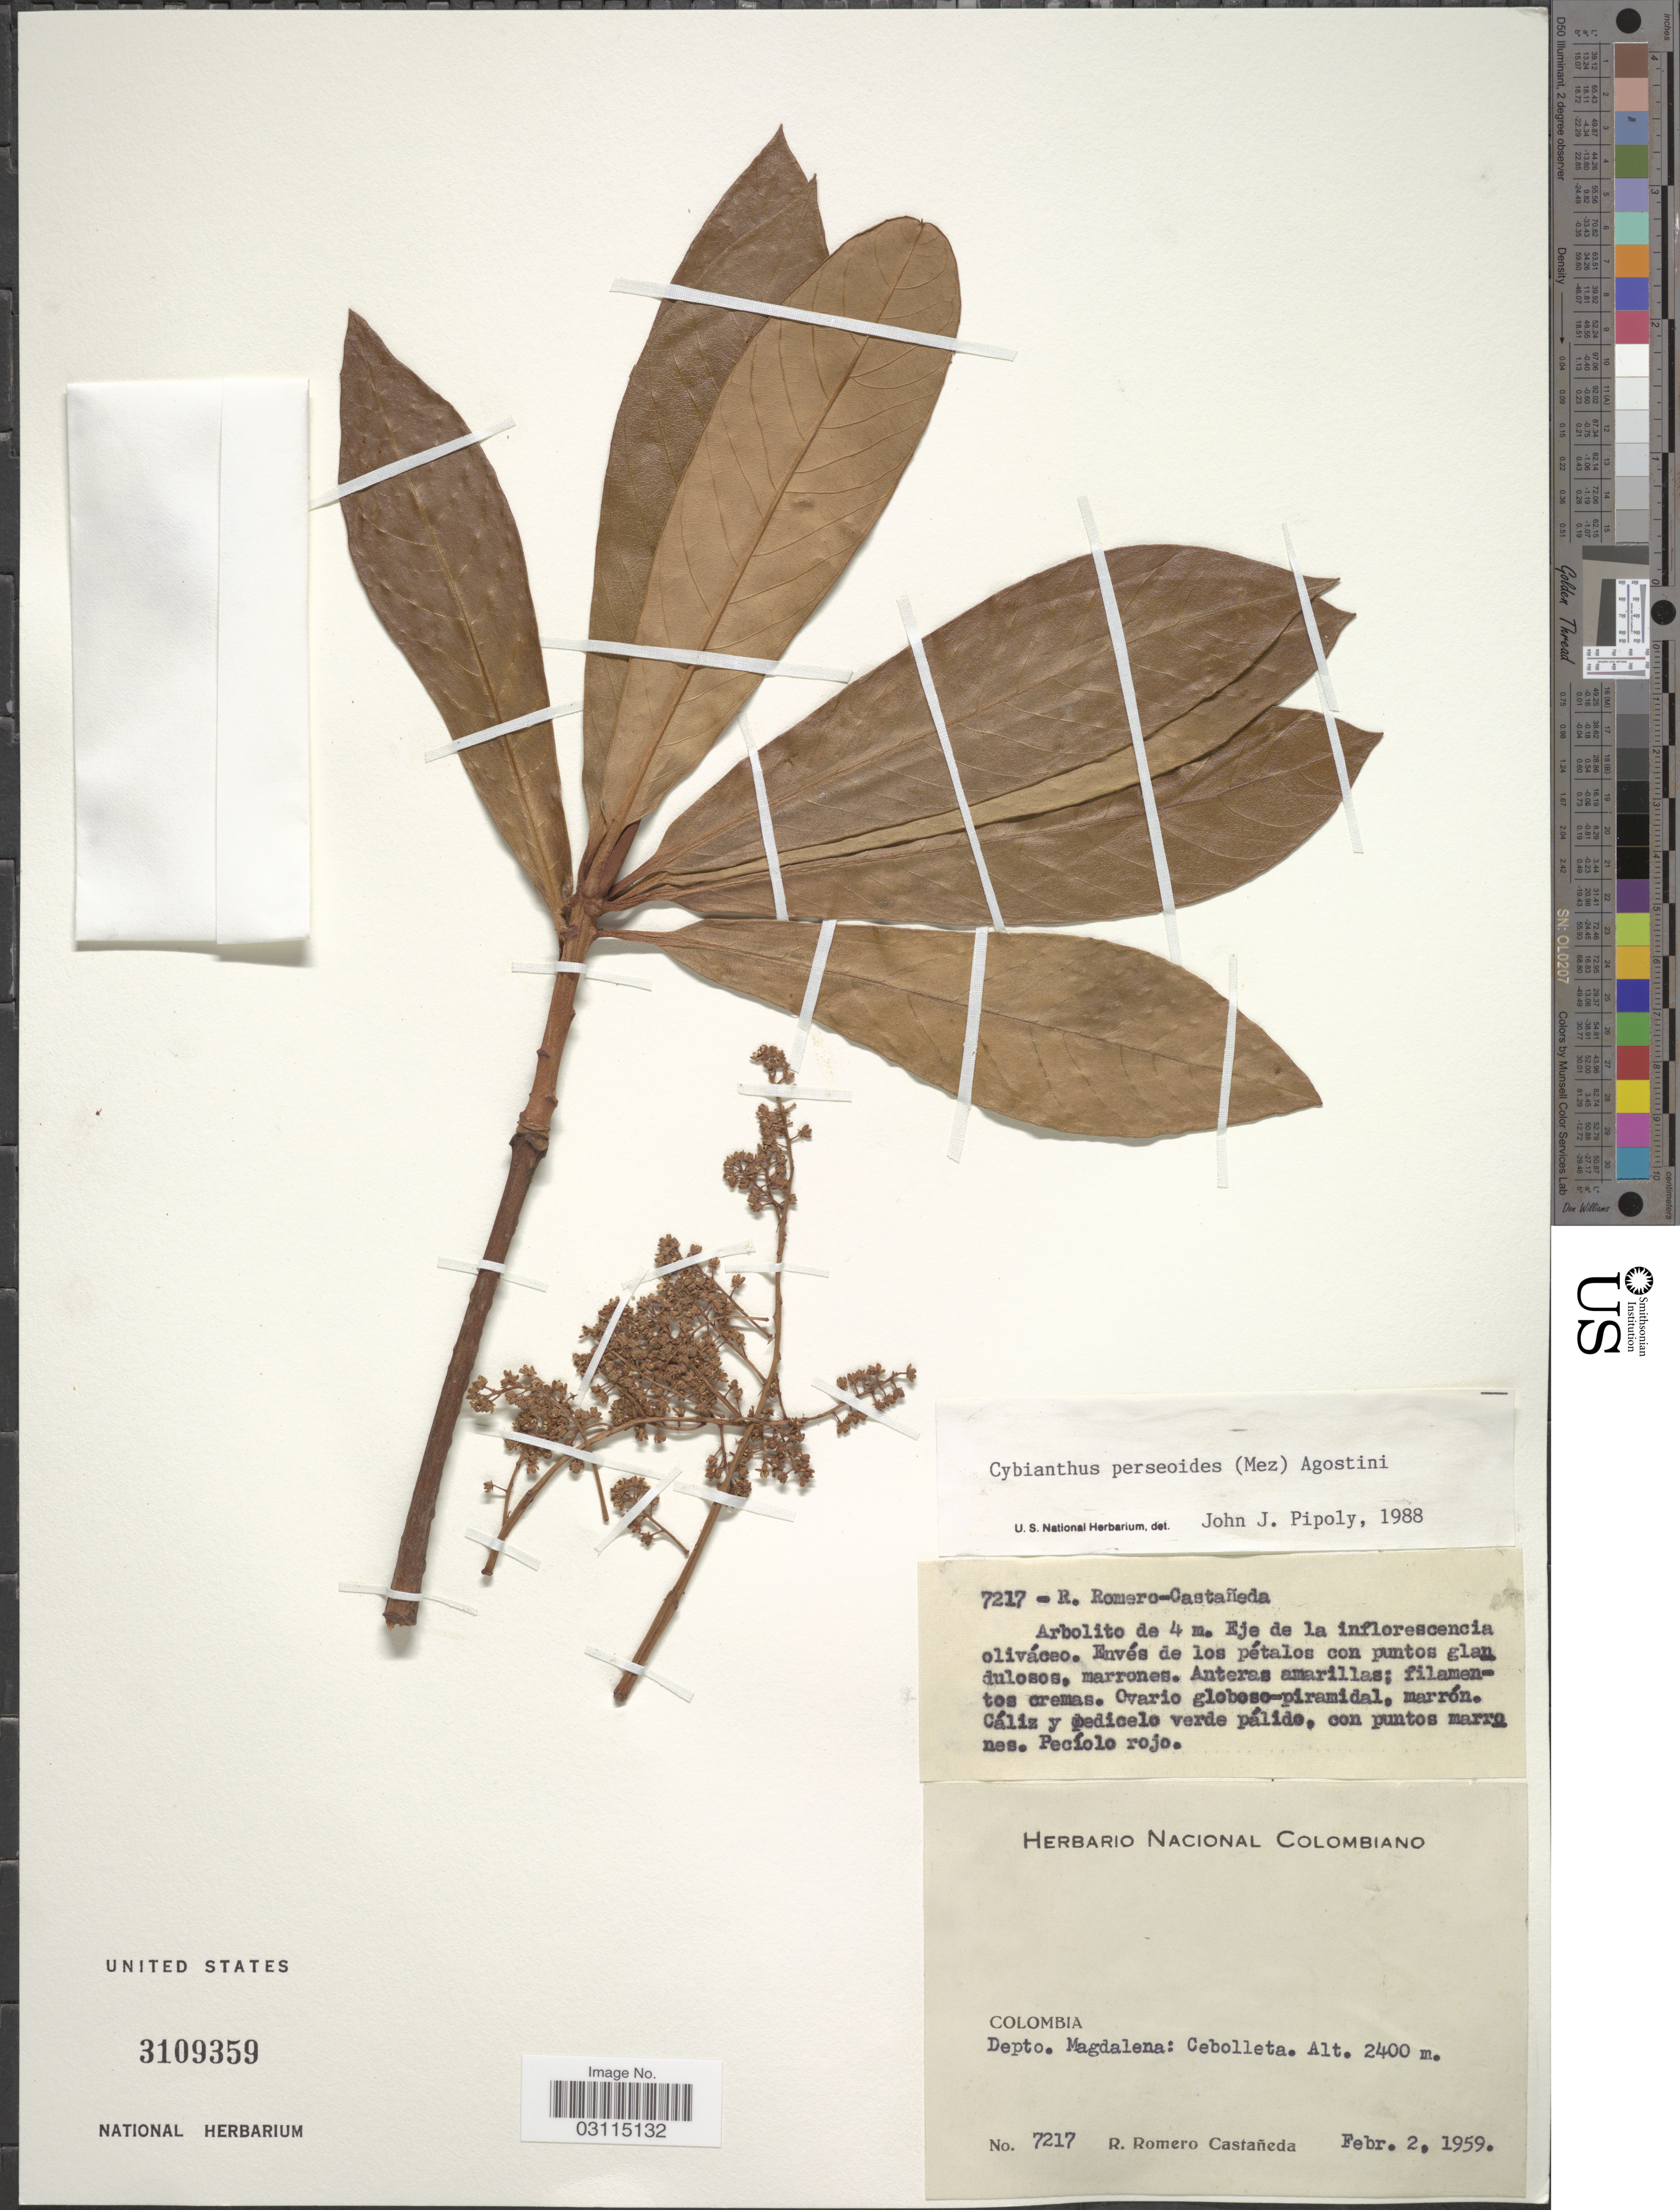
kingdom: Plantae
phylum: Tracheophyta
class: Magnoliopsida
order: Ericales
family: Primulaceae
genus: Cybianthus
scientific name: Cybianthus perseoides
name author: (Mez) G. Agostini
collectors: R. Romero Castañeda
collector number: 7217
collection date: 1959-02-02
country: Colombia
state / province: Magdalena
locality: Depto. Magdalena: Cebolleta.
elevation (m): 2400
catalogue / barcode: US 3109359